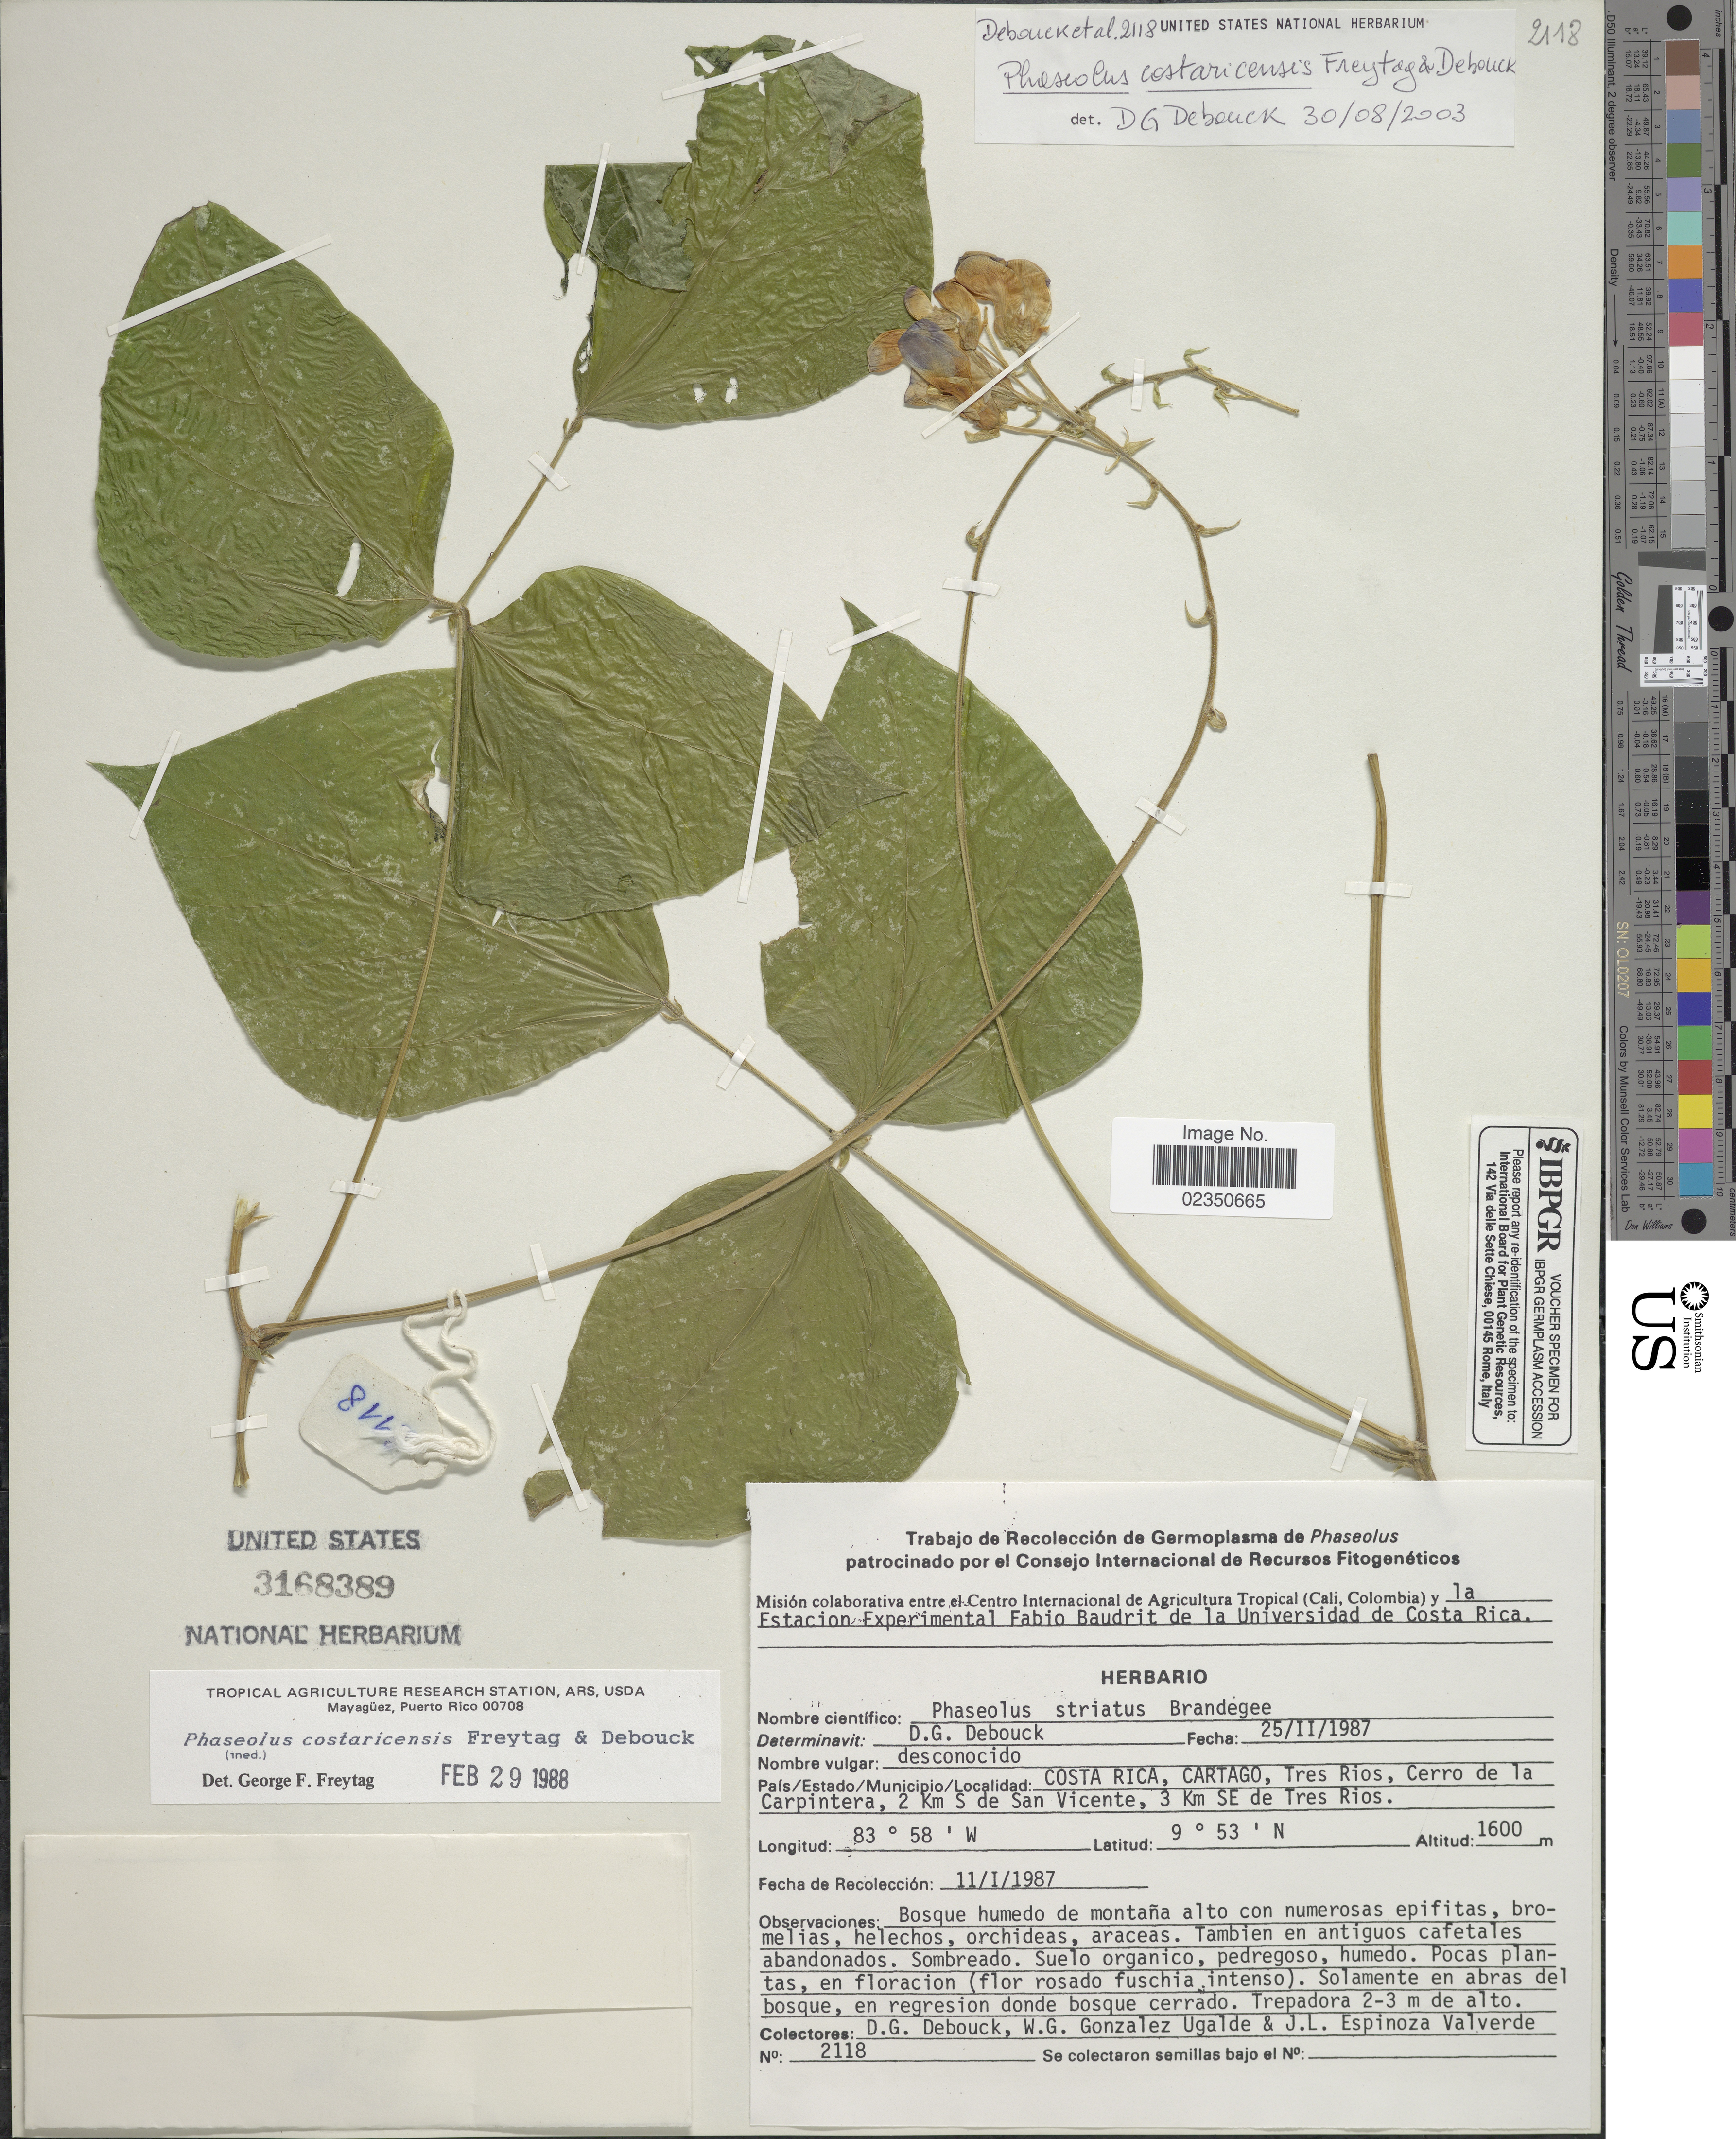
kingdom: Plantae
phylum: Tracheophyta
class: Magnoliopsida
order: Fabales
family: Fabaceae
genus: Phaseolus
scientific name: Phaseolus costaricensis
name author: Freytag & Debouck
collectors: D. Debouck, W. Gonzalez U. & J. Espinoza Valverde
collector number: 2118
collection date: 1987-01-11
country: Costa Rica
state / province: Cartago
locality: Tres Rios, Cerro de la Carpintera, 2 Km S de San Vicente, 3 Km SE de Tres Rios.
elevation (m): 1600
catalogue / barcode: US 3168389